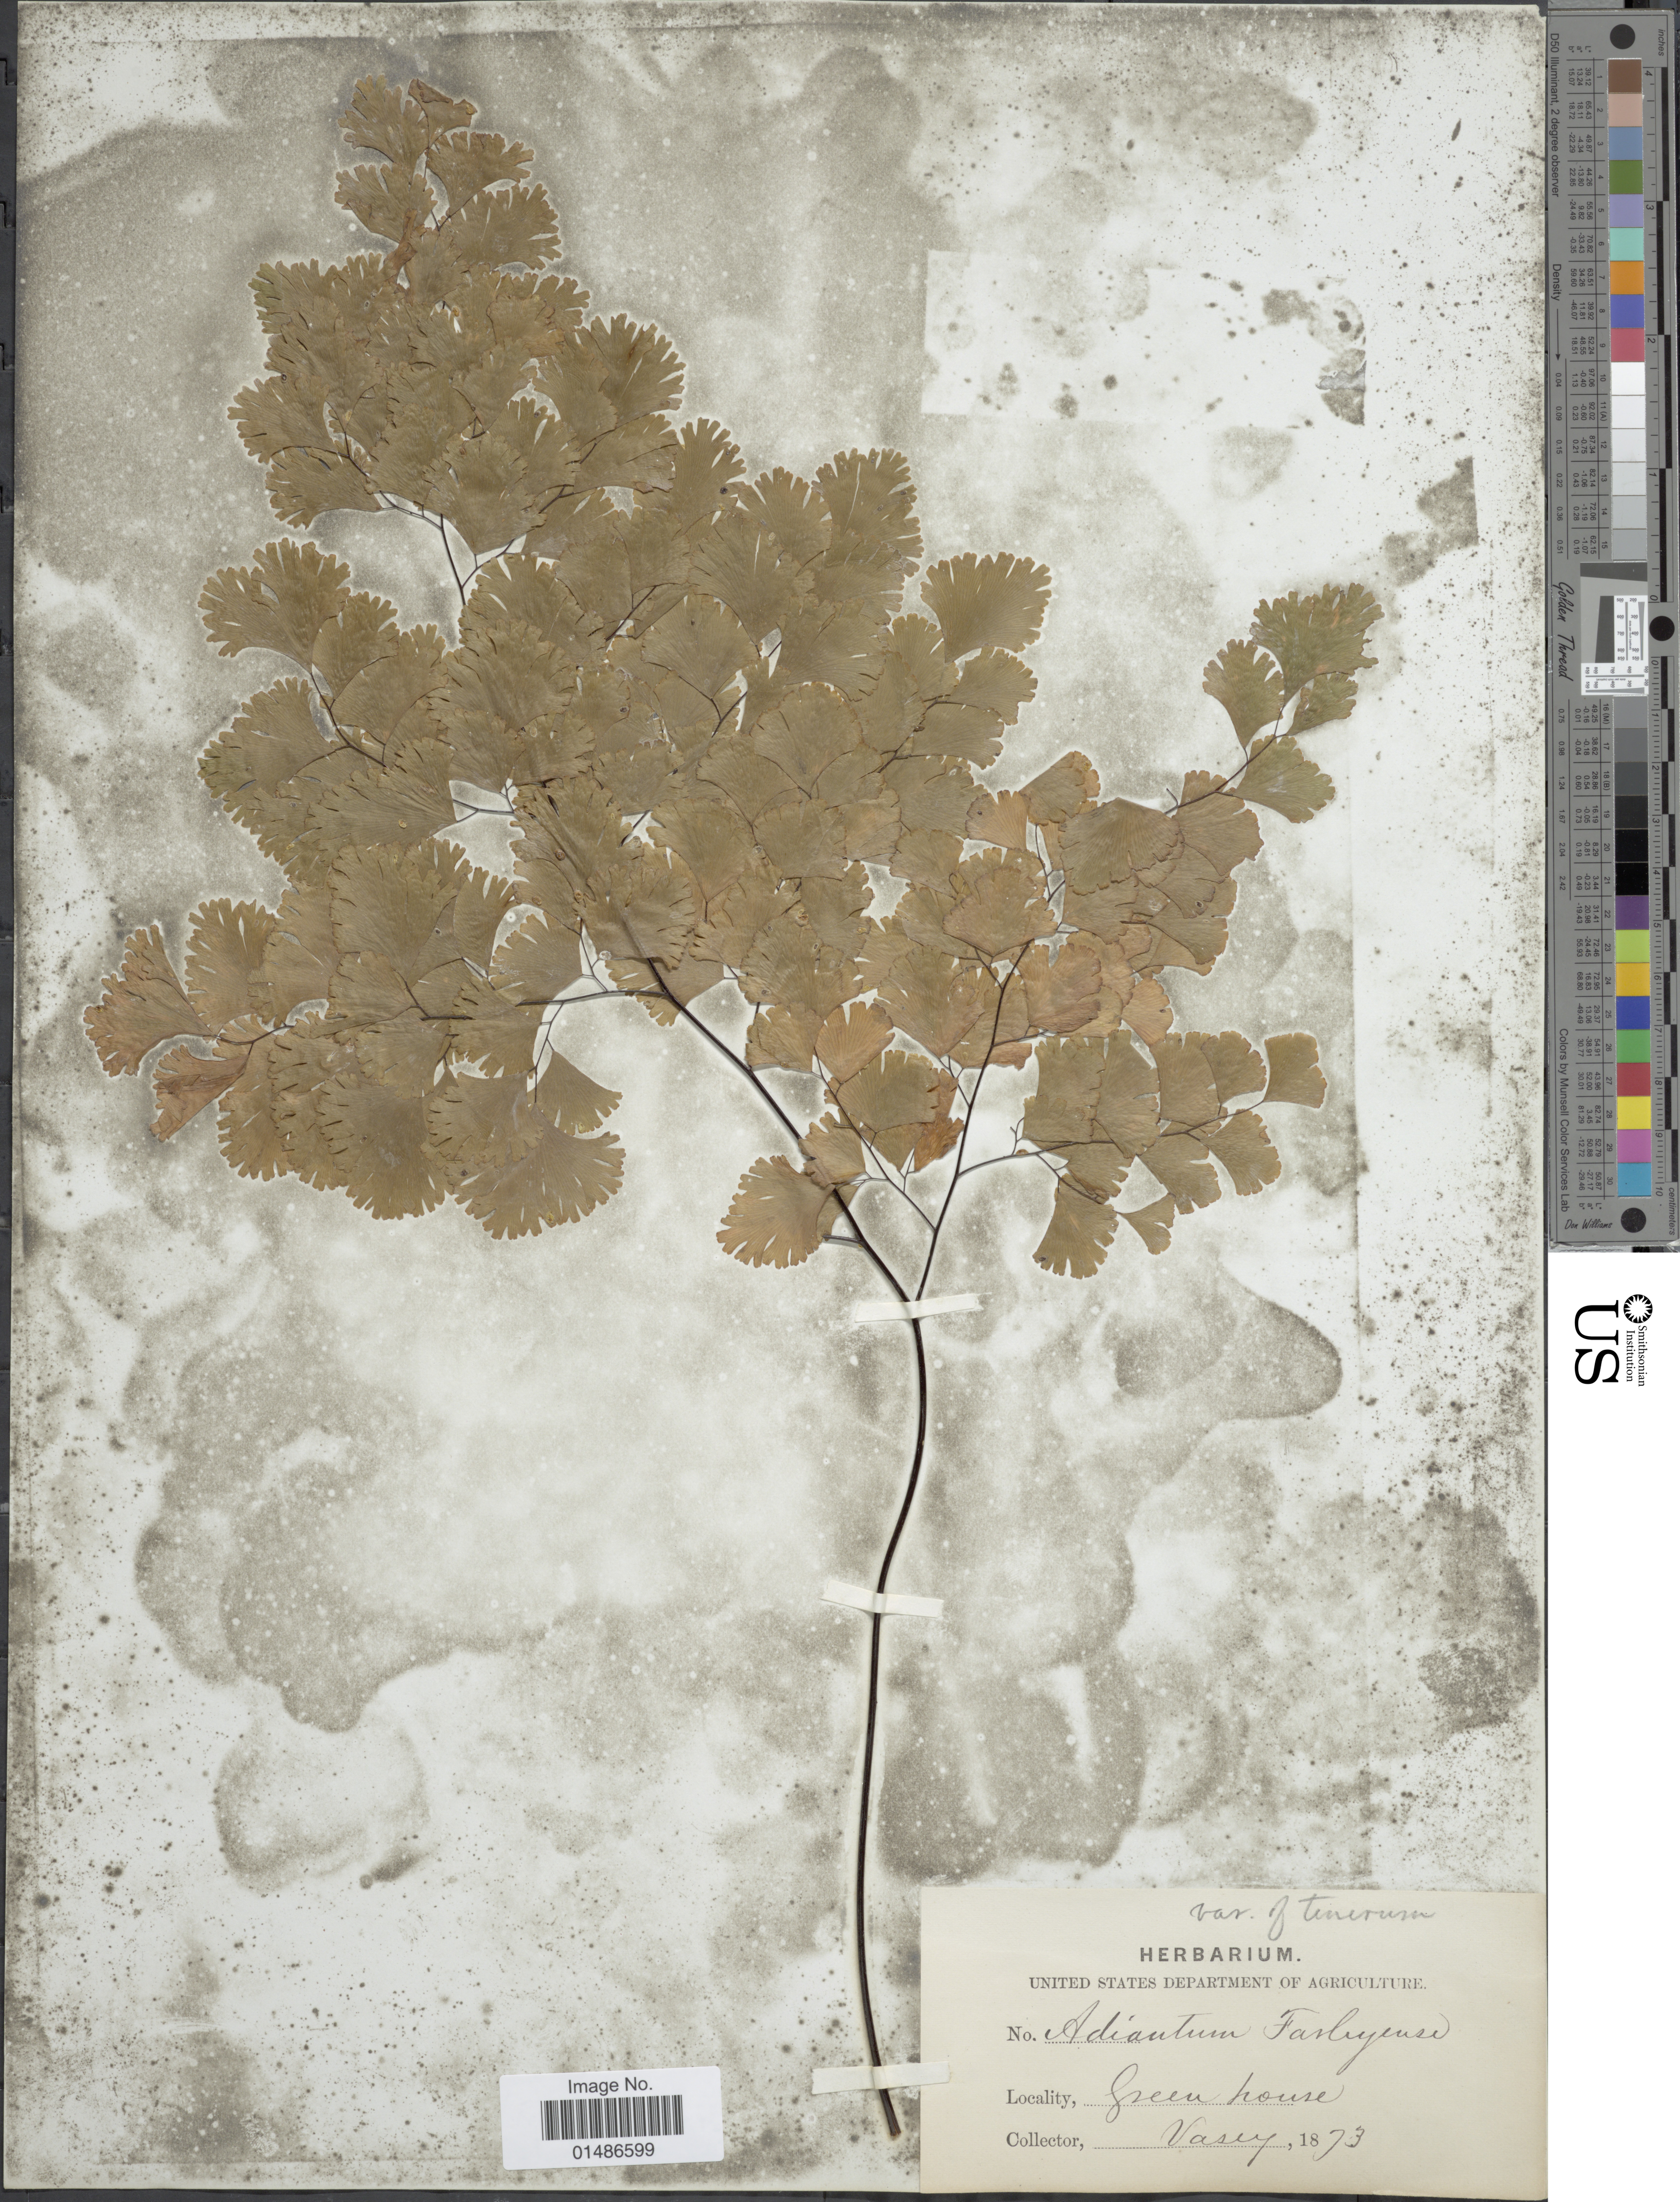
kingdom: Plantae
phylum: Tracheophyta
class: Polypodiopsida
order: Polypodiales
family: Pteridaceae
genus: Adiantum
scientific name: Adiantum tenerum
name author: Sw.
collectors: Vasey, --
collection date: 1873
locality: Green house.